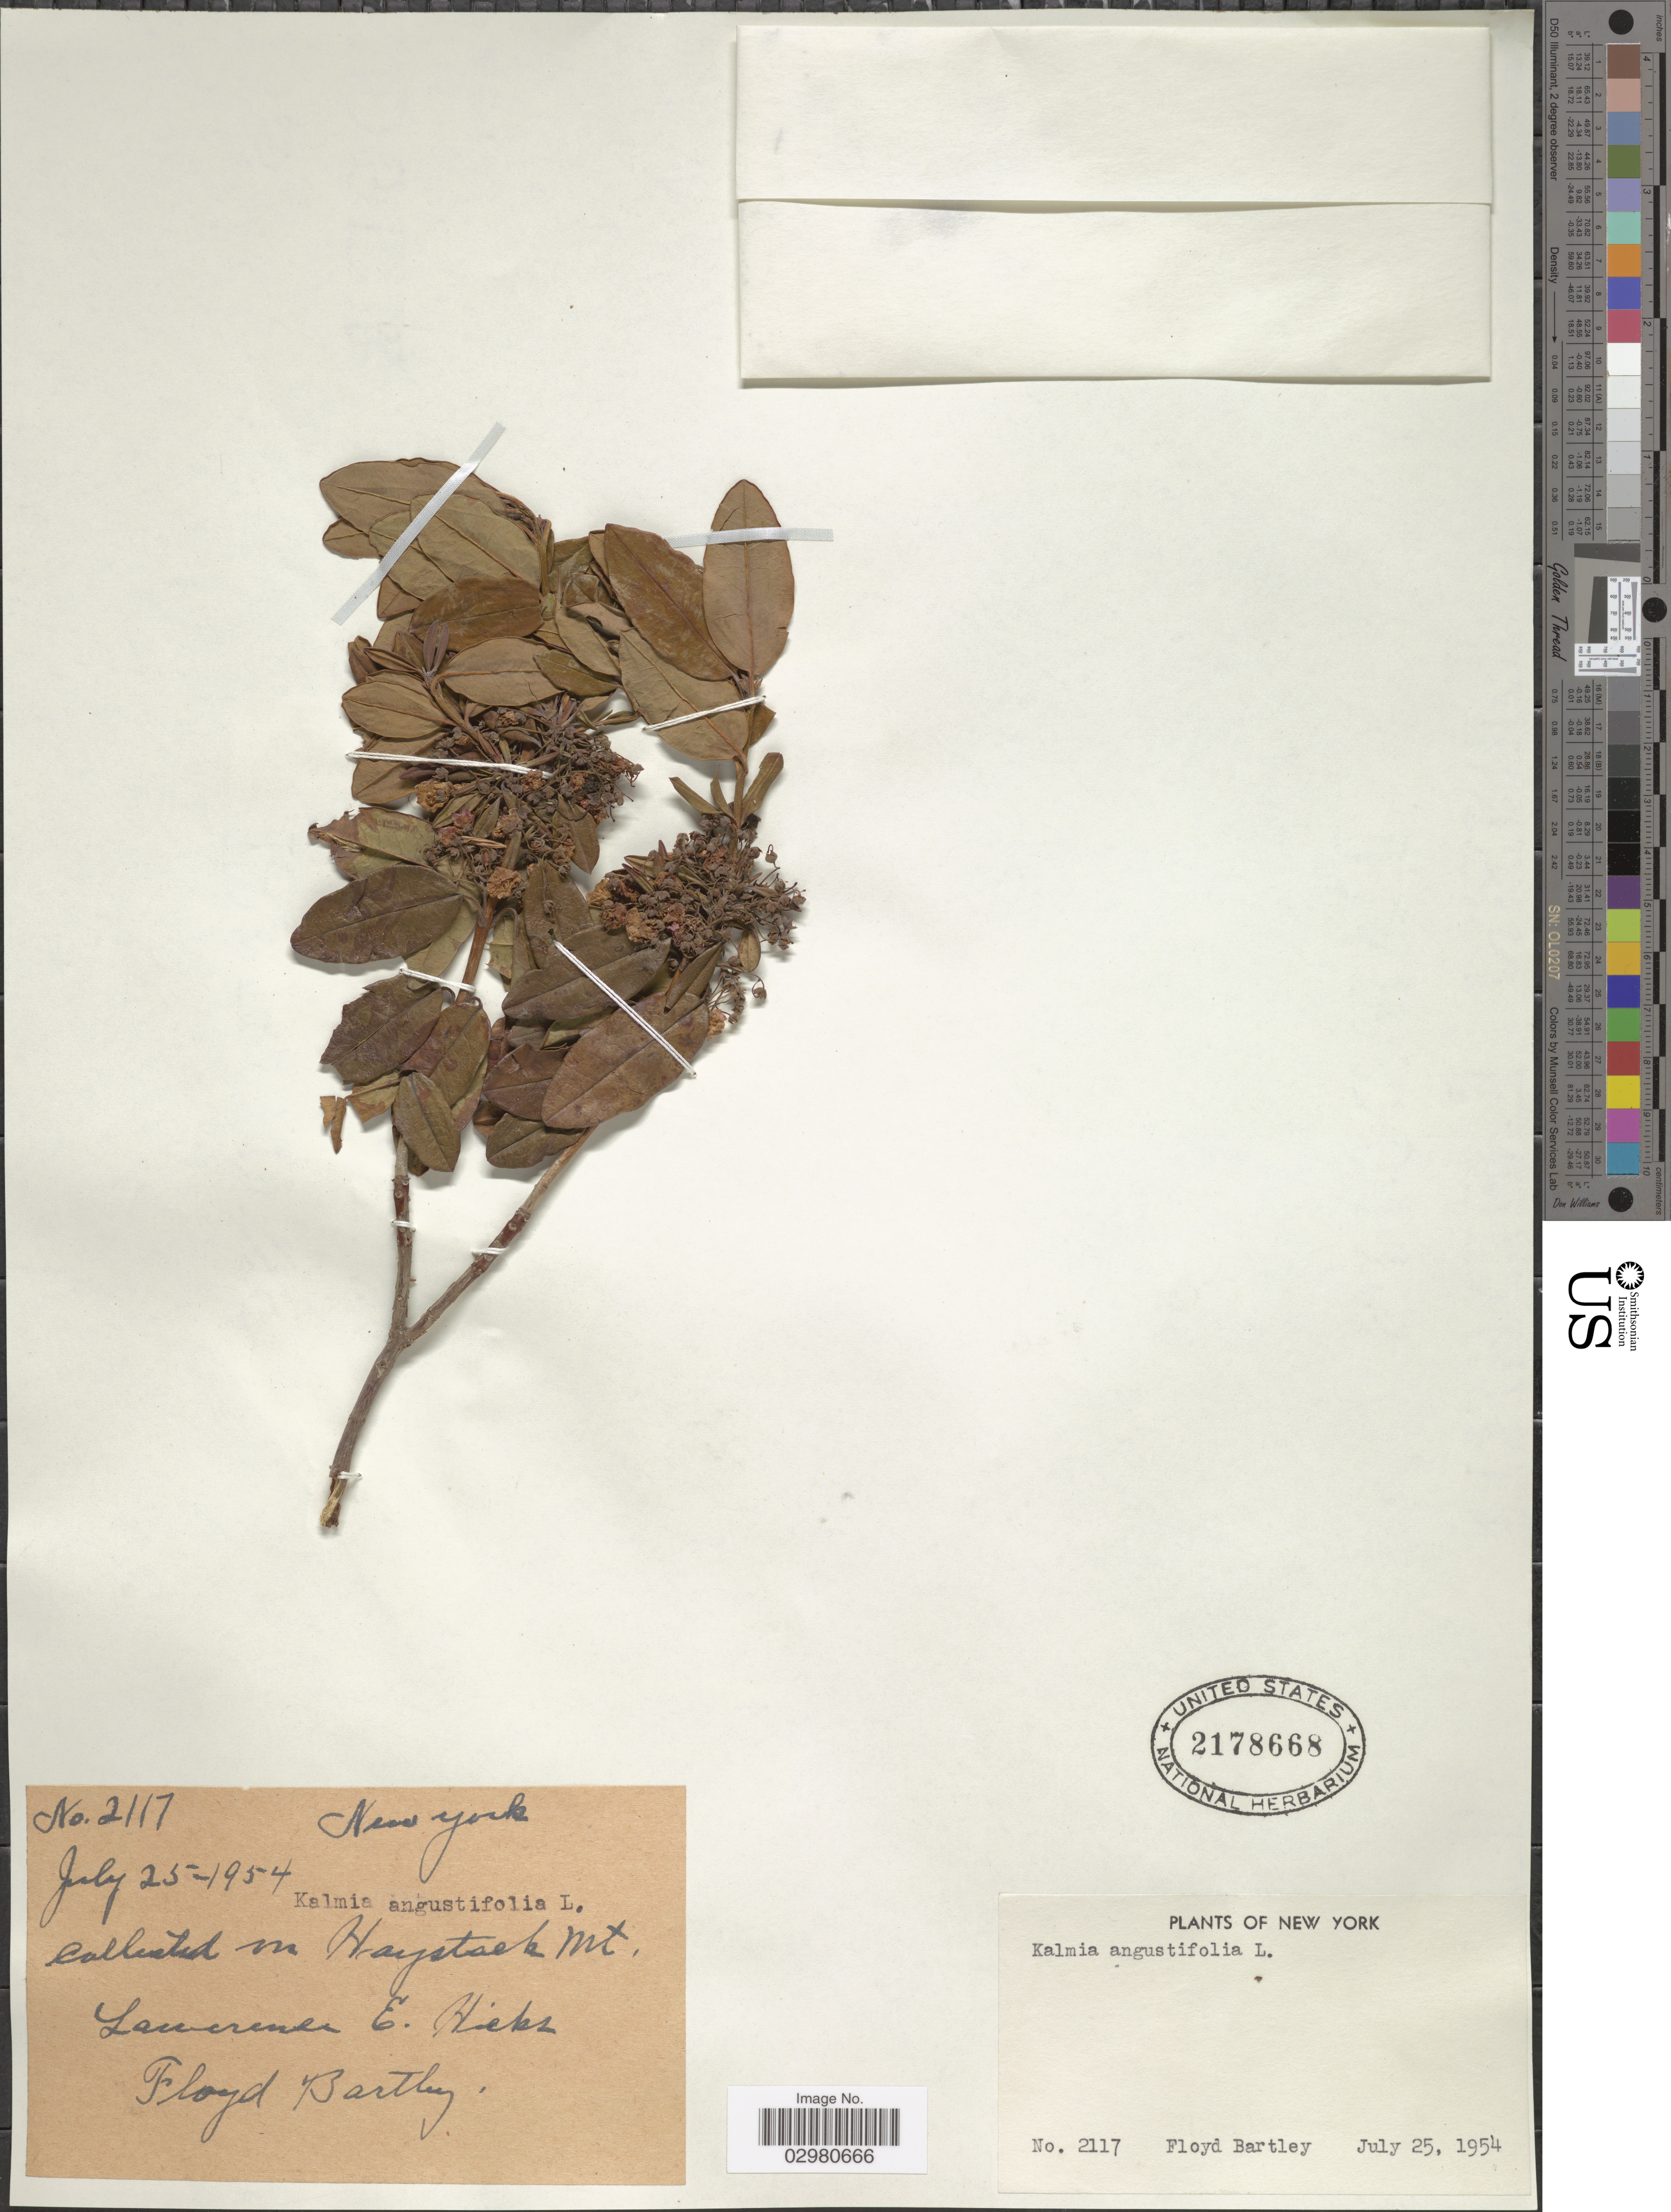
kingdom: Plantae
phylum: Tracheophyta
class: Magnoliopsida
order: Ericales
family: Ericaceae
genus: Kalmia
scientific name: Kalmia angustifolia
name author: L.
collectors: F. Bartley & L. E. Hicks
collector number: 2117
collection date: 1954-07-25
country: United States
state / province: New York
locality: In Haystack Mt.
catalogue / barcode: US 2178668